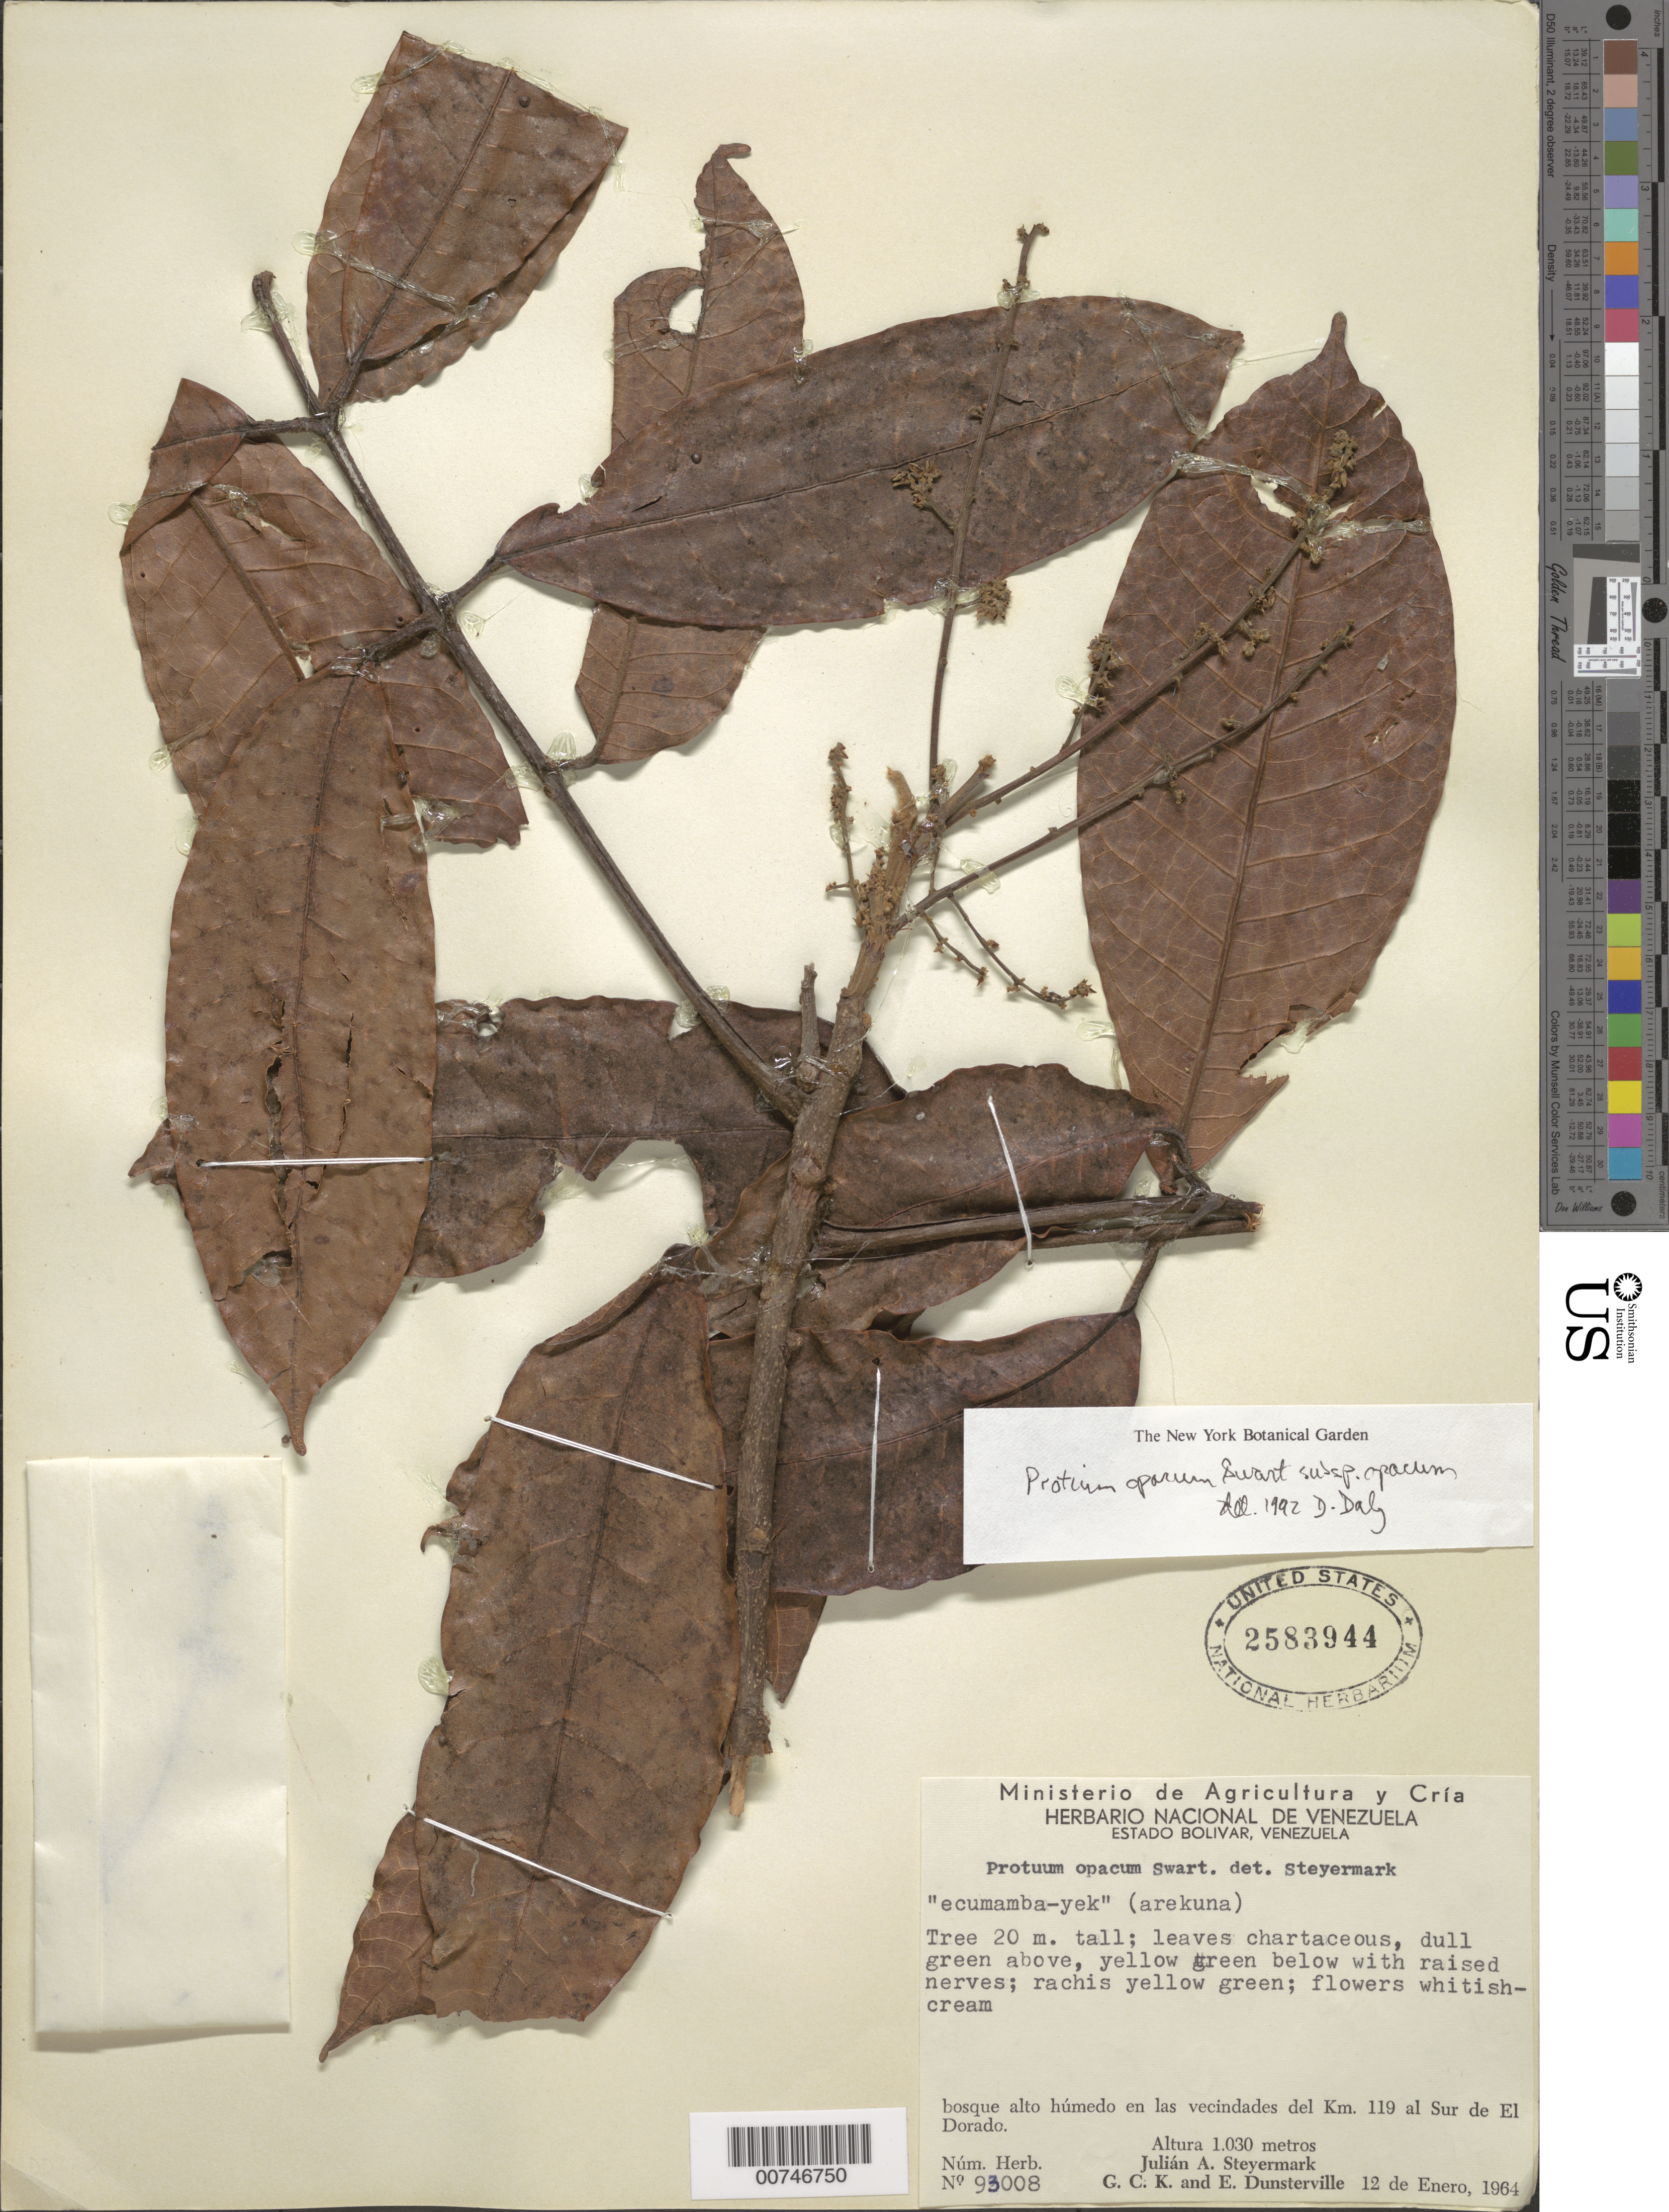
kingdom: Plantae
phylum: Tracheophyta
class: Magnoliopsida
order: Sapindales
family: Burseraceae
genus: Protium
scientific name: Protium decandrum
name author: (Aubl.) Marchand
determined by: Daly, D. C.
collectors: J. Steyermark, G. C. K. Dunsterville & E. Dunsterville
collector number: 93008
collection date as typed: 12-Jan-64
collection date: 1964-01-12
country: Venezuela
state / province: Bolívar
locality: El Dorado, S of; km 119 vic.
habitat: Bosque alto húmedo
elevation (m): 1030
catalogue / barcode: US 2583944